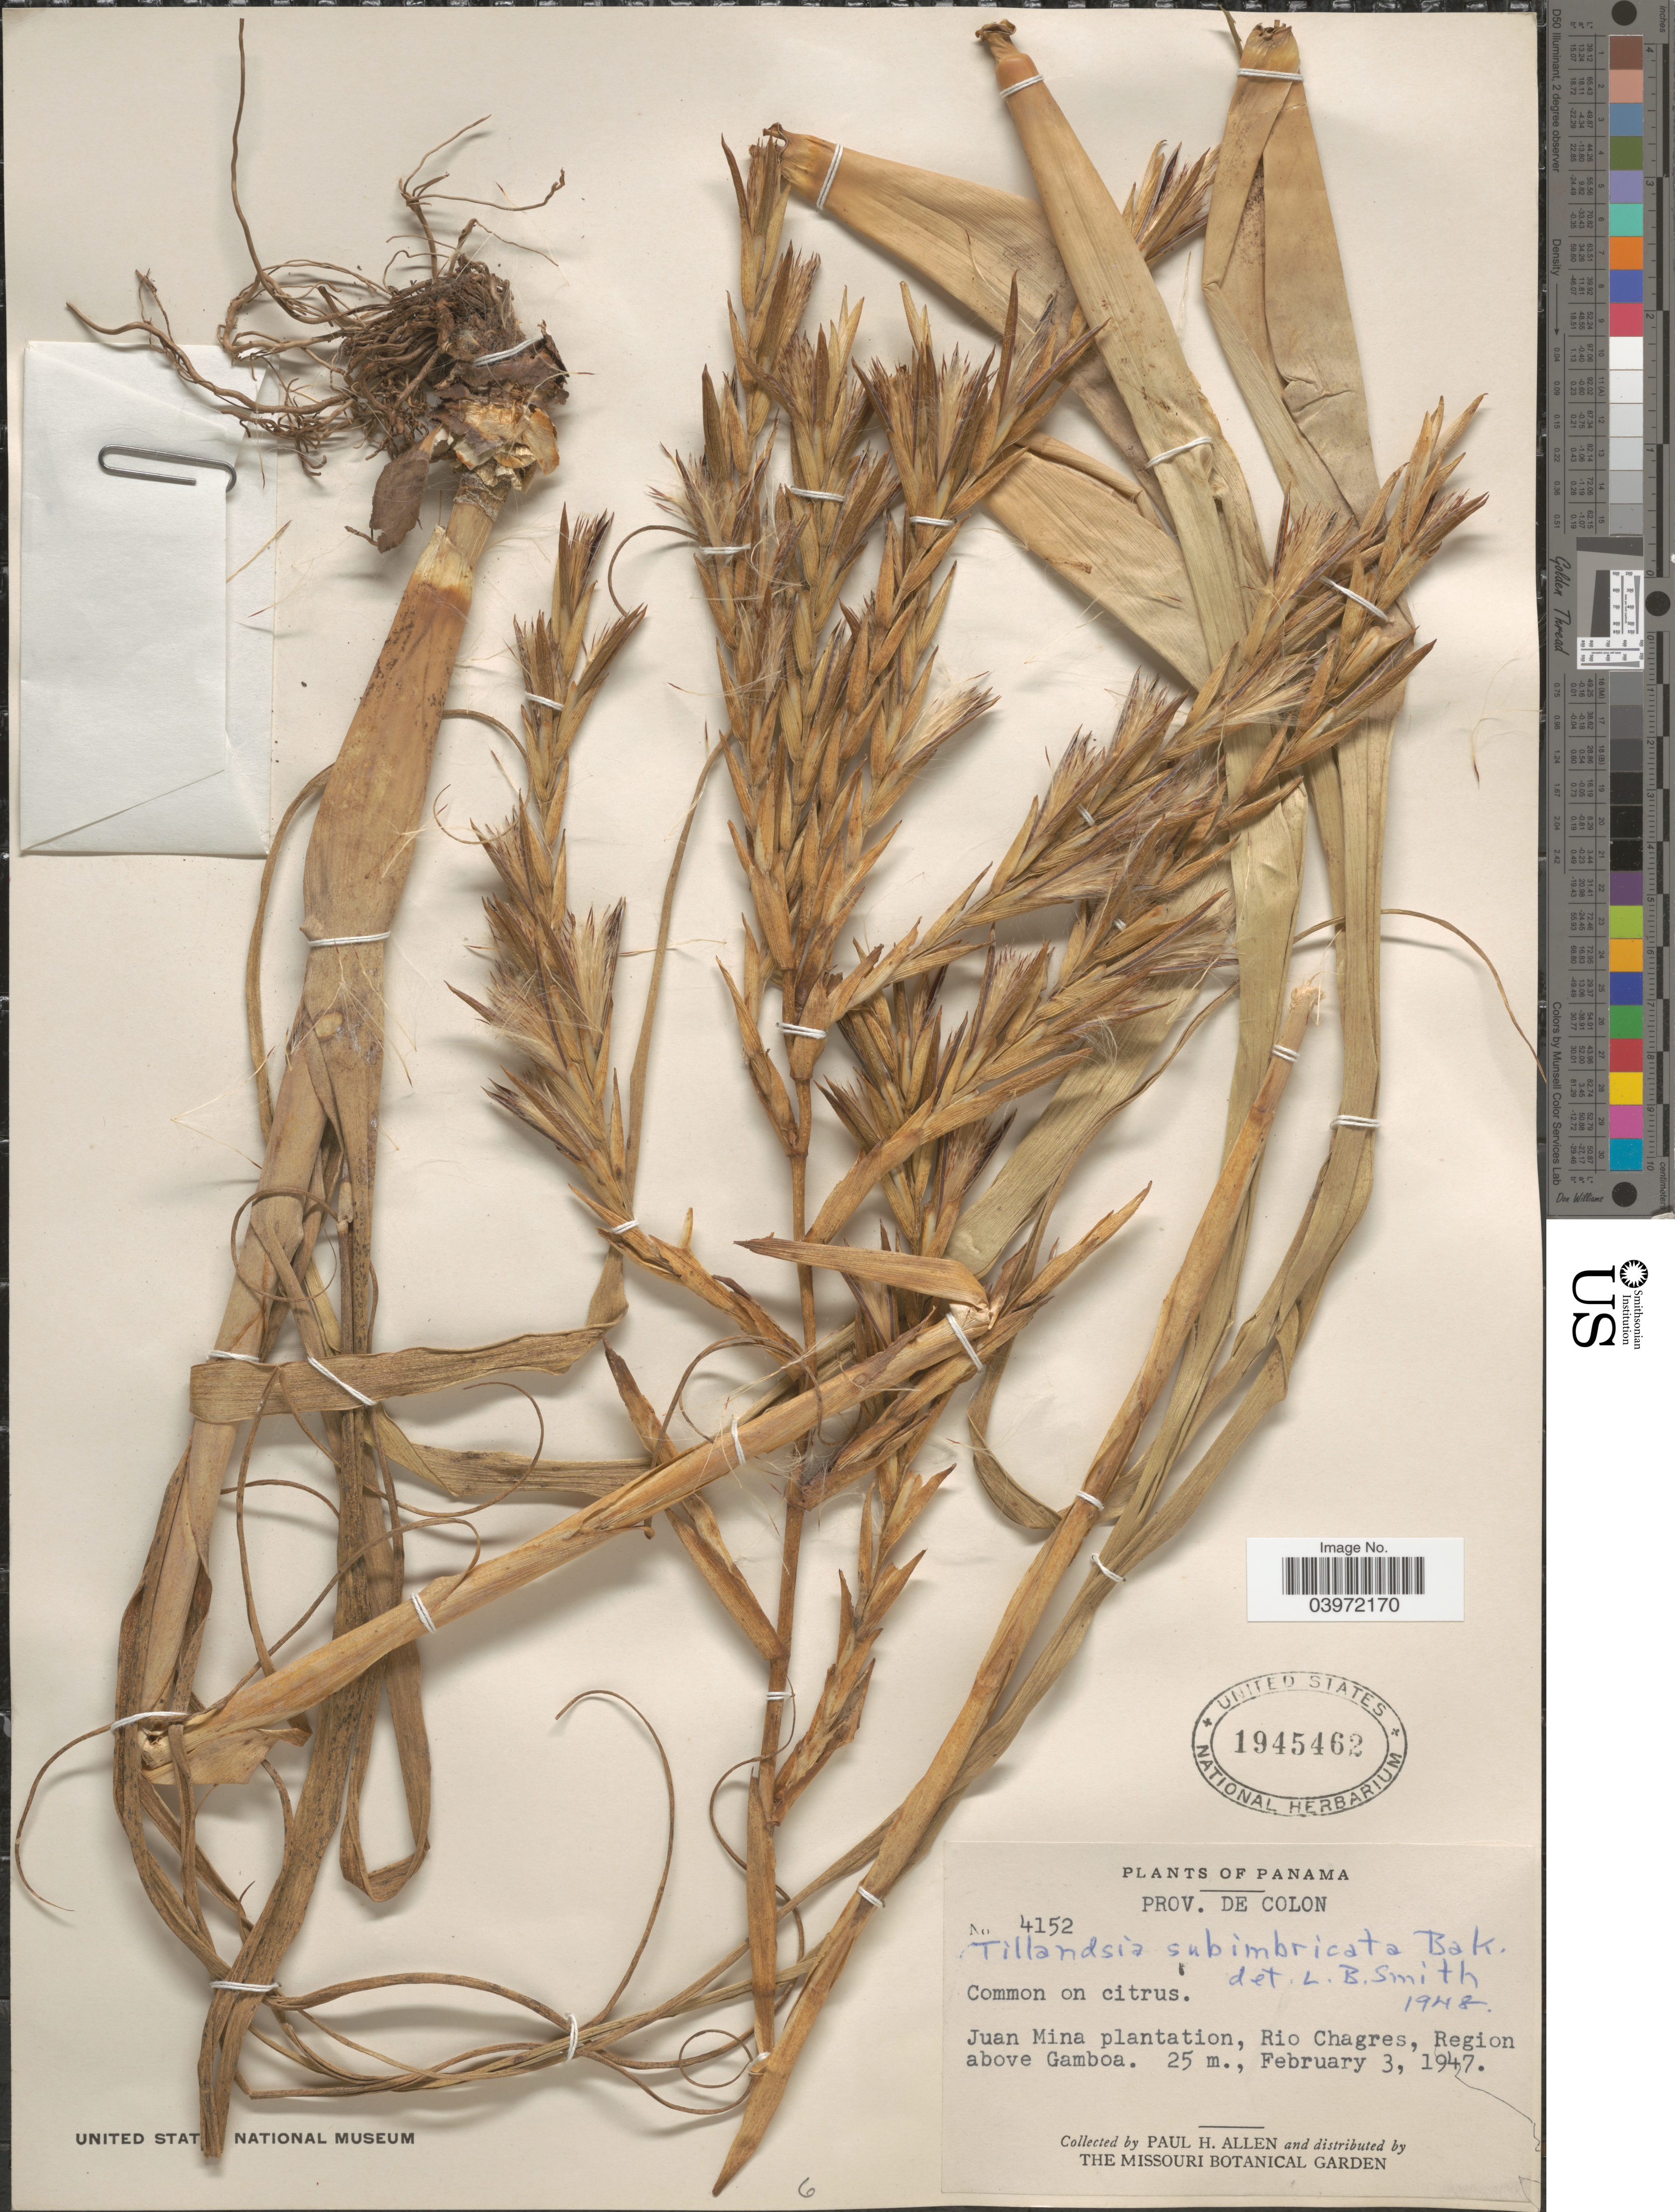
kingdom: Plantae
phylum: Tracheophyta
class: Liliopsida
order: Poales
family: Bromeliaceae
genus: Tillandsia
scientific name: Tillandsia subimbricata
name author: Baker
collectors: P. H. Allen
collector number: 4152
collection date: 1947-02-03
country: Panama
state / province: Colón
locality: Juan Mina plantation, Rio Chagres, Region above Gamboa.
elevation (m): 25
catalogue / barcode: US 1945462